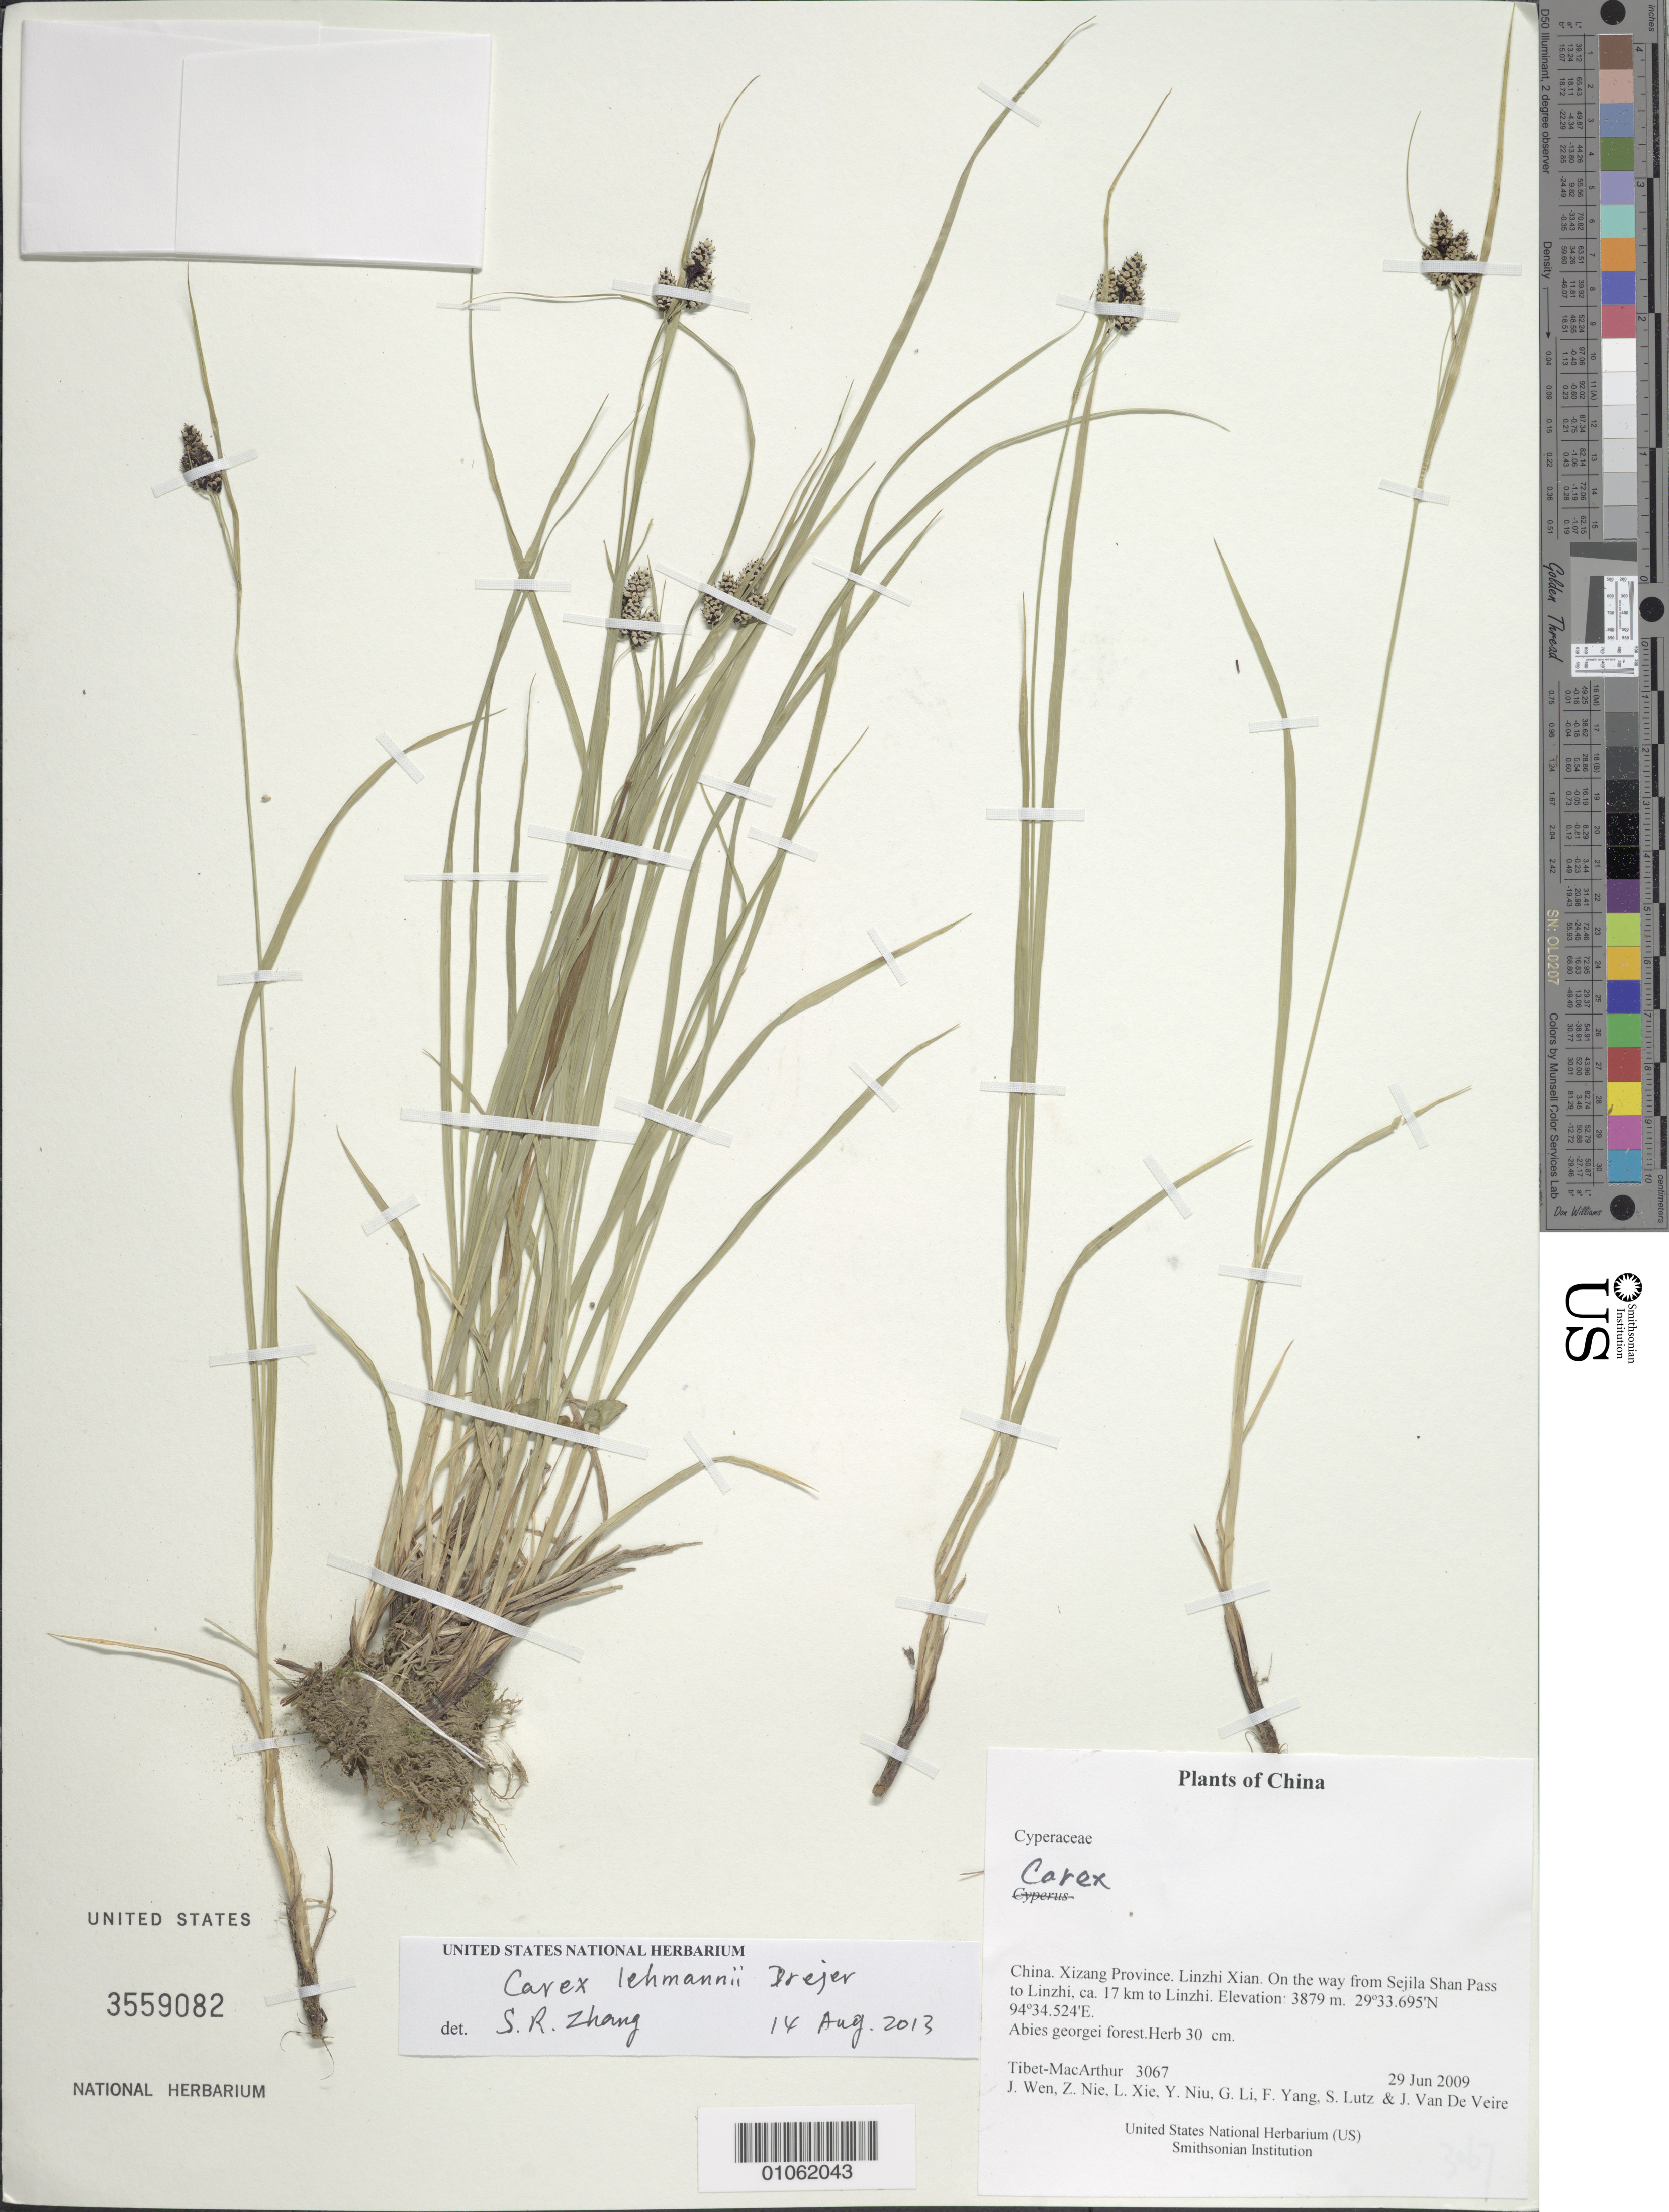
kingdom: Plantae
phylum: Tracheophyta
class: Liliopsida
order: Poales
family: Cyperaceae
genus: Carex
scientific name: Carex lehmannii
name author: Drejer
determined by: Zhang, S. R.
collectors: Tibet-MacArthur, J. Wen, Z. Nie, L. Xie, Y. Niu, G. Li, F. Yang, S. Lutz & J. Van De Veire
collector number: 3067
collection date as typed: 29 Jun 2009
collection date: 2009-06-29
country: China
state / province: Xizang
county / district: Linzhi Xian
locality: On the way from Sejila Shan Pass to Linzhi, ca. 17 km to Linzhi.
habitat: Abies georgei forest.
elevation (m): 3879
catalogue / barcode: US 3559082